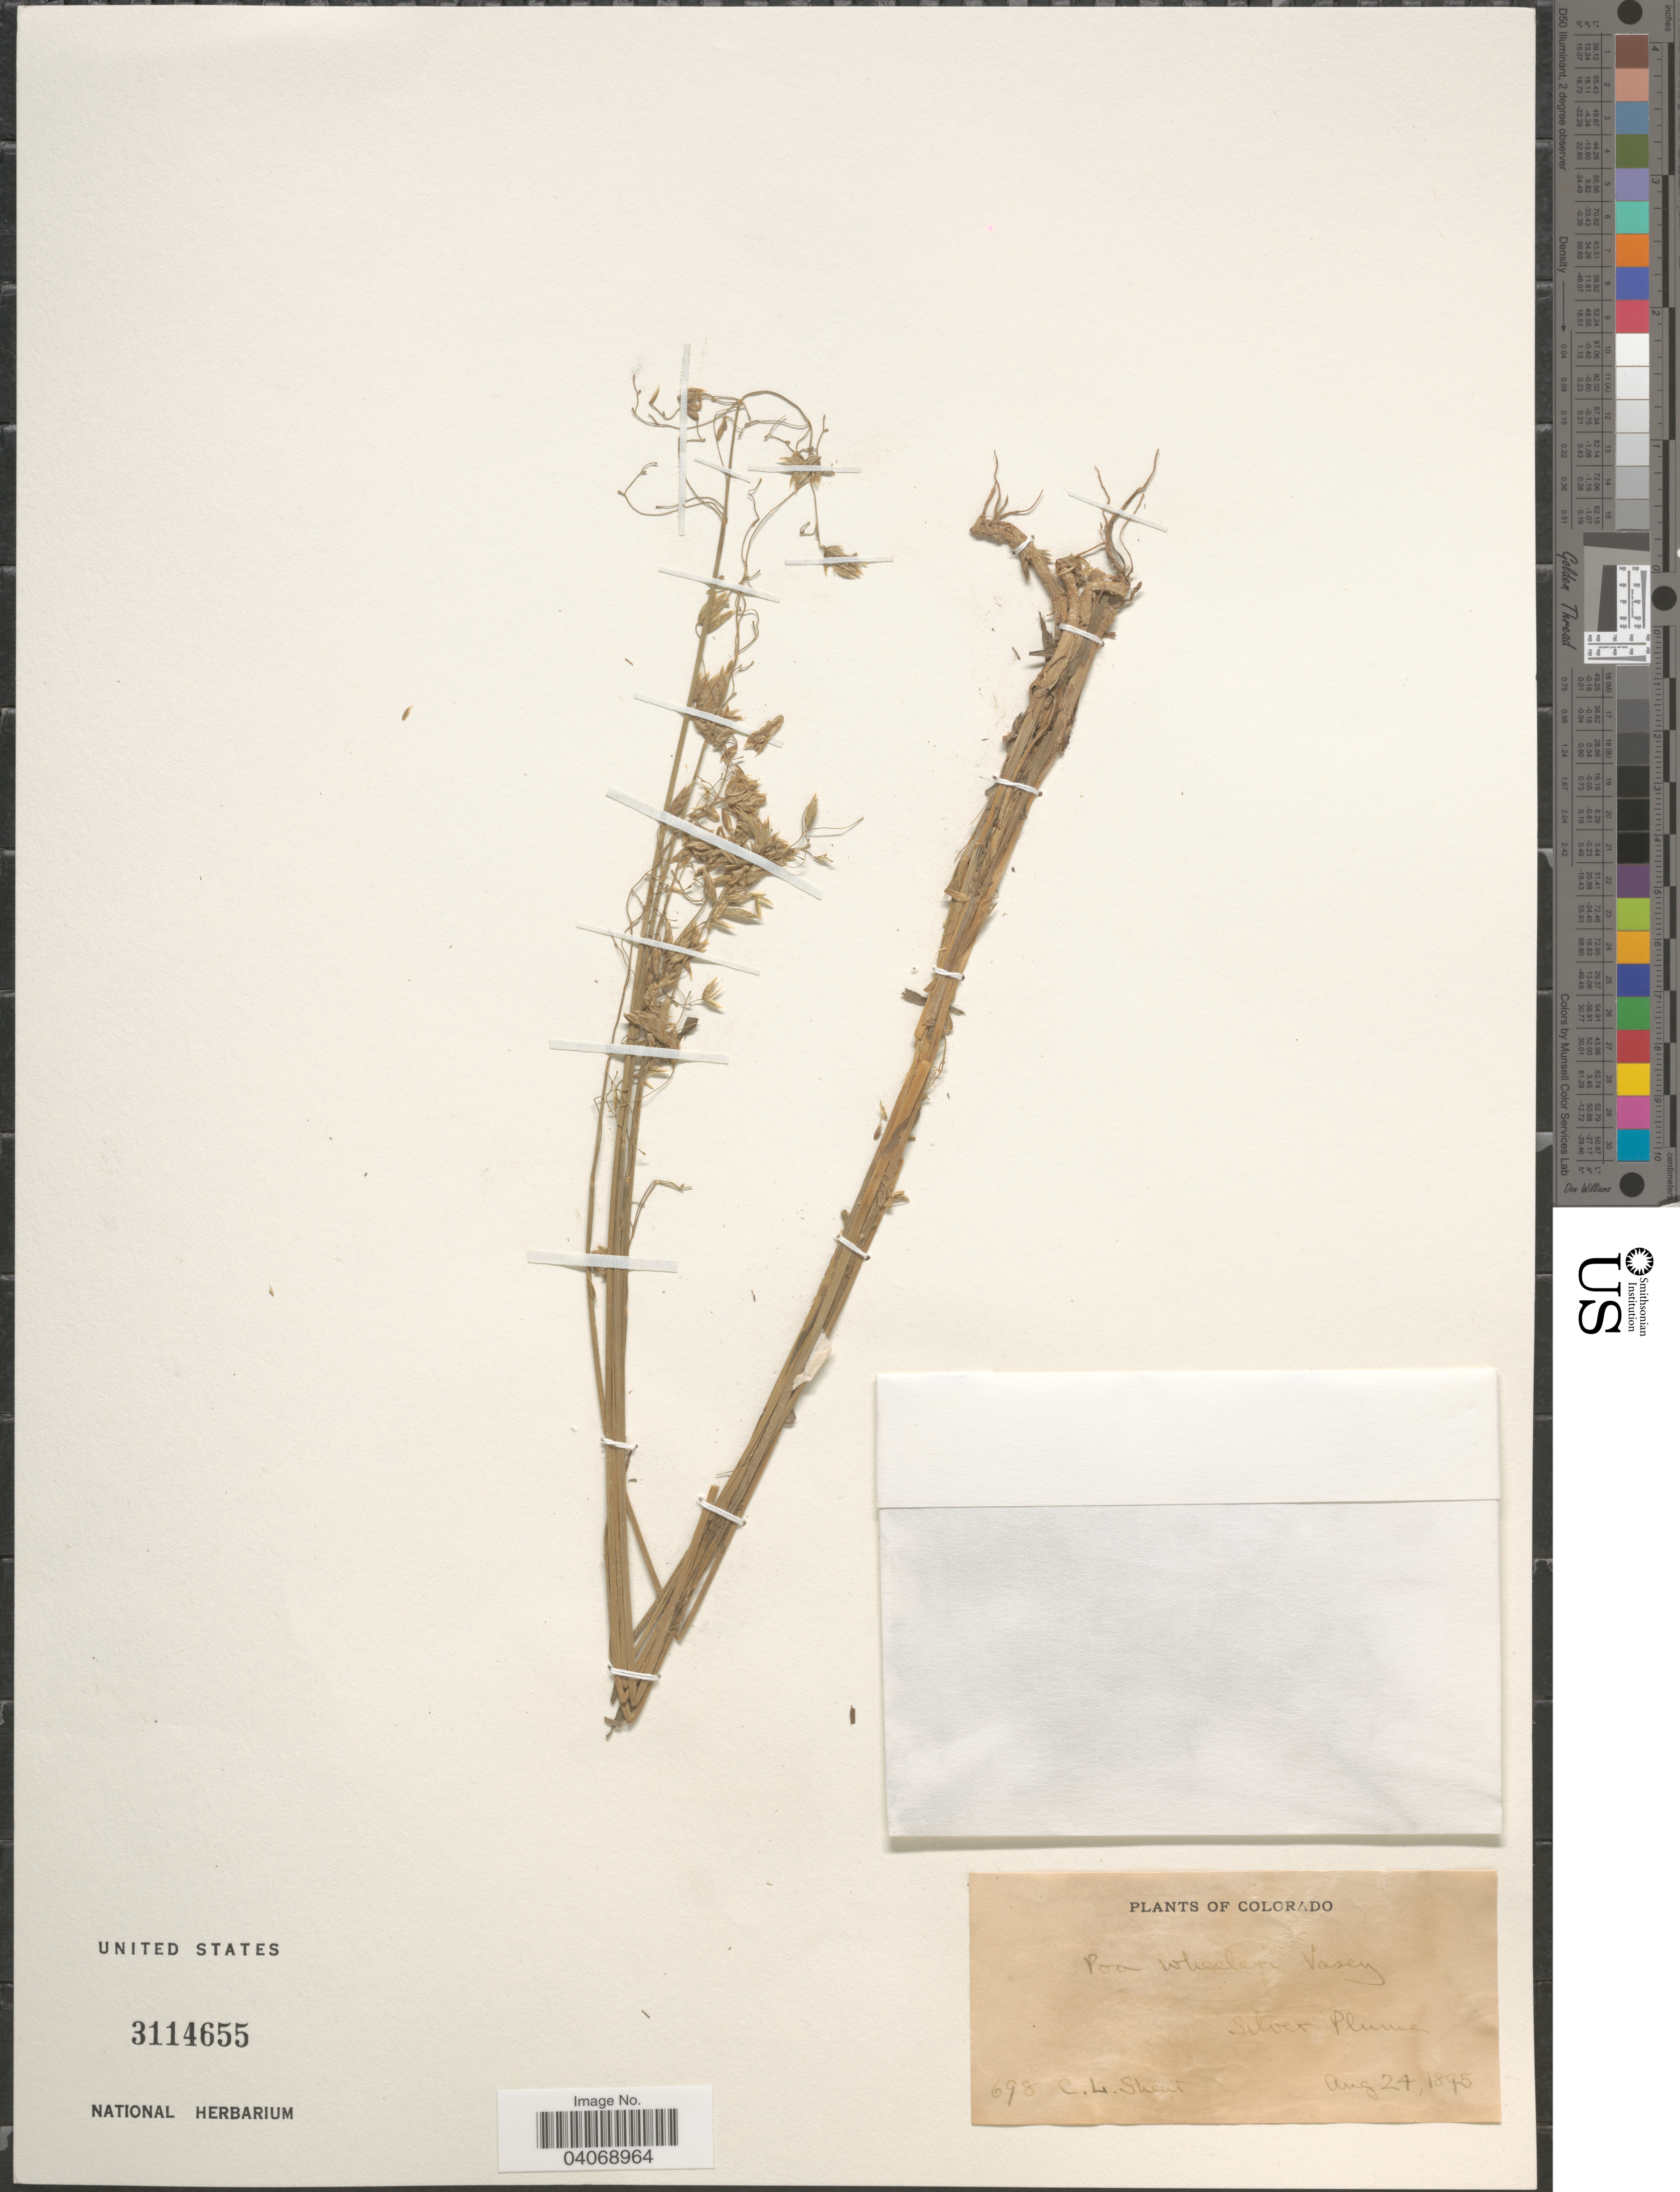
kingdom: Plantae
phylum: Tracheophyta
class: Liliopsida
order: Poales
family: Poaceae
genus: Poa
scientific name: Poa wheeleri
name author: Vasey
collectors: C. L. Shear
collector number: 698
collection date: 1895-08-24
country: United States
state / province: Colorado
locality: Silver Plume.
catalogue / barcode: US 3114655